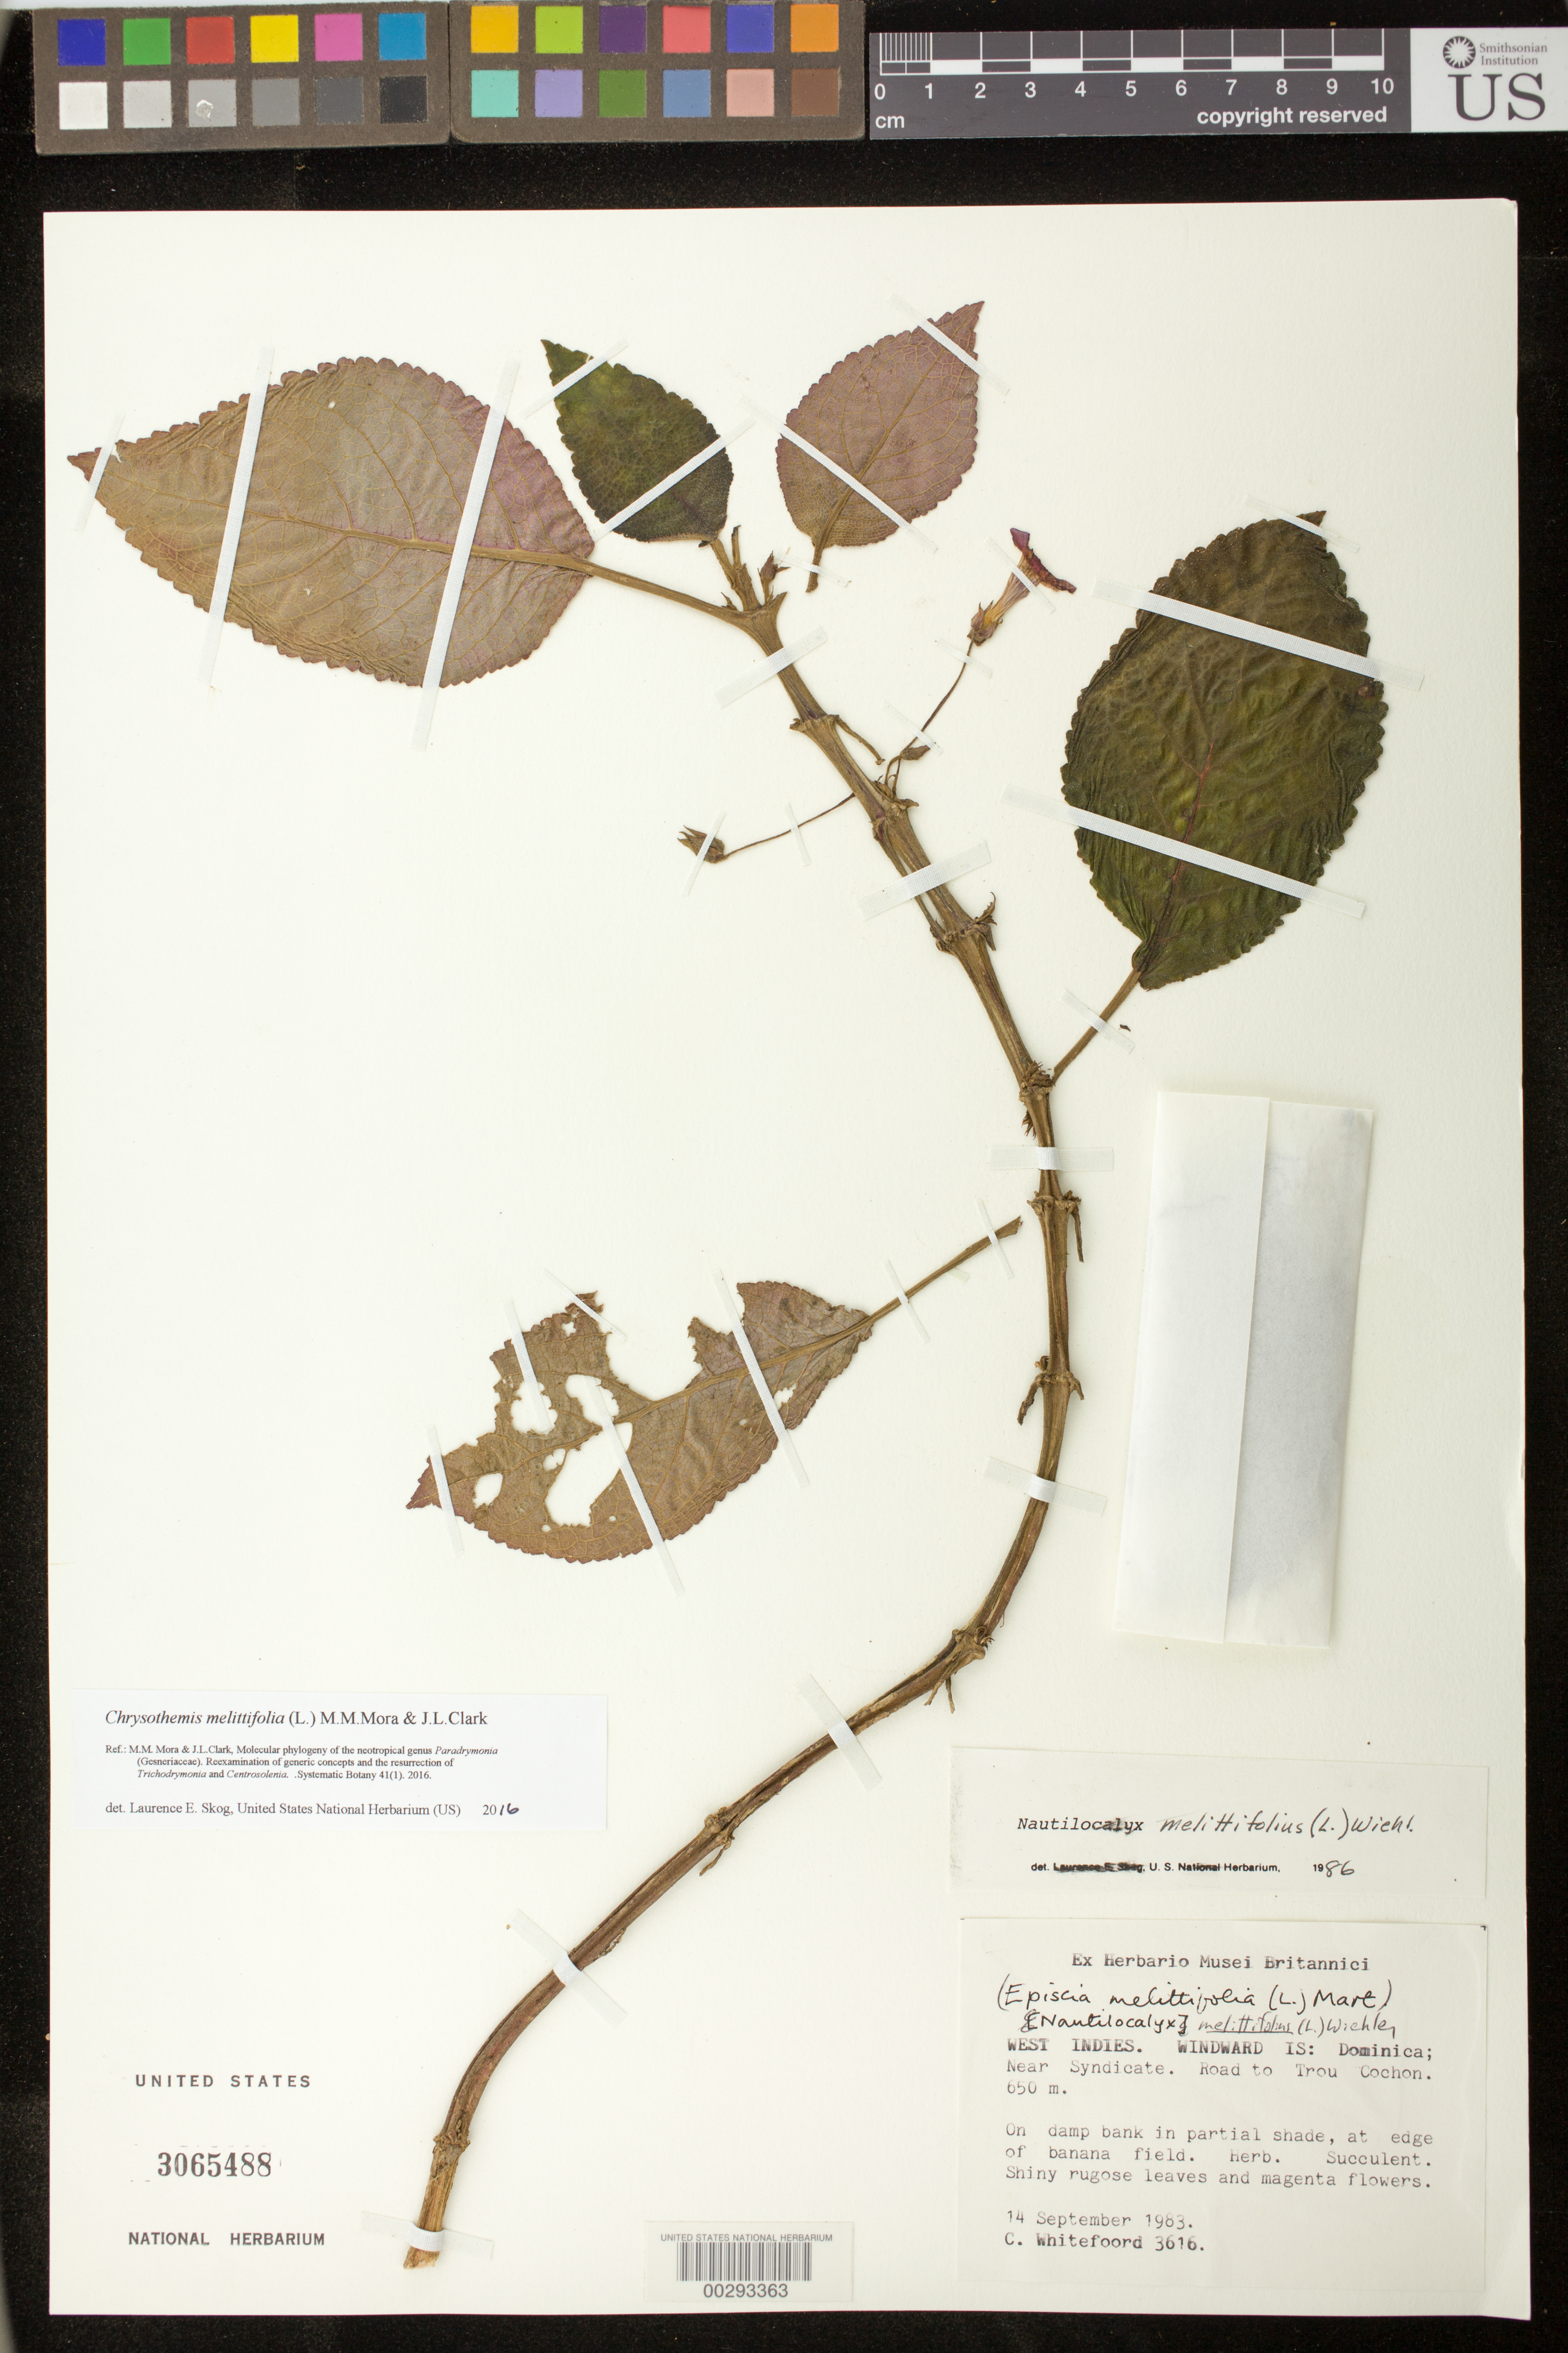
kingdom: Plantae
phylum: Tracheophyta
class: Magnoliopsida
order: Lamiales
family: Gesneriaceae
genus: Chrysothemis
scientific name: Chrysothemis melittifolia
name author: (L.) M.M. Mora & J.L. Clark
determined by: Skog, Laurence E.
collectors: C. Whitefoord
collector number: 3616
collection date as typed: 14 Sep 1983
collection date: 1983-09-14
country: Dominica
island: Dominica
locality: Road to Trou Cochon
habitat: On damp bank in partial shade at edge of banana field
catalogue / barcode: US 3065488